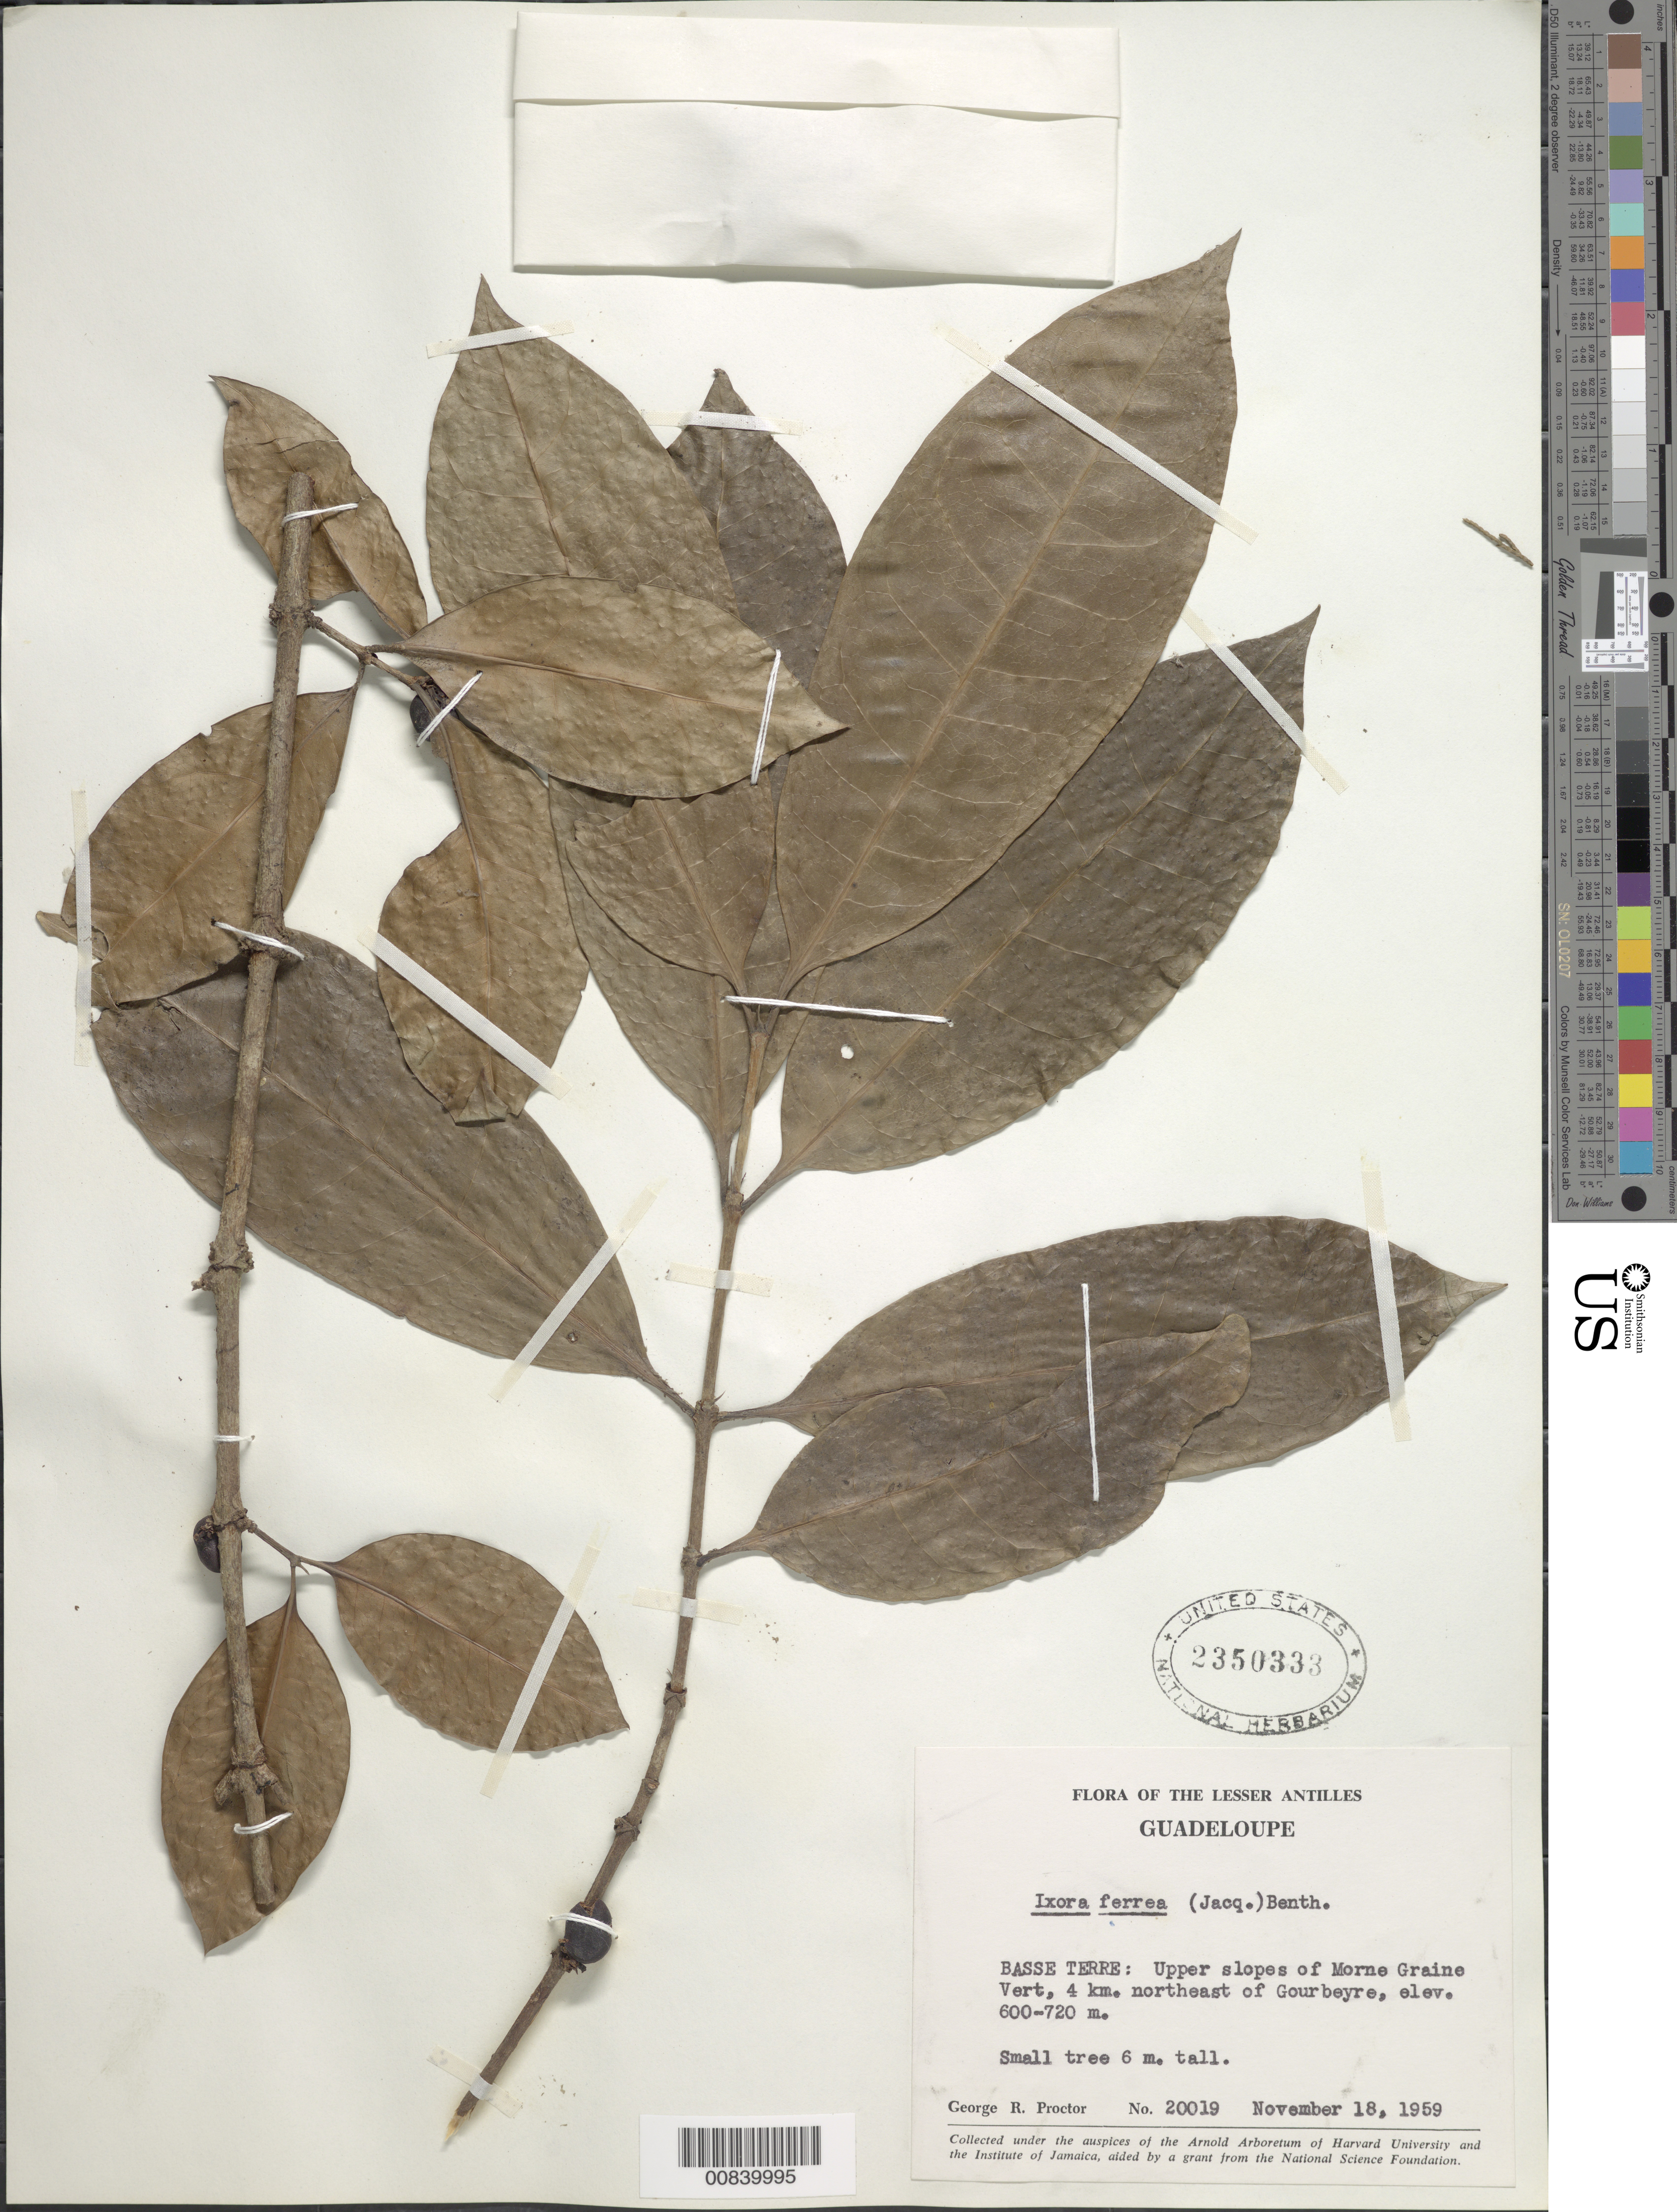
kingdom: Plantae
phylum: Tracheophyta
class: Magnoliopsida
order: Gentianales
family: Rubiaceae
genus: Ixora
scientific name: Ixora ferrea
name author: (Jacq.) Benth.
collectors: G. R. Proctor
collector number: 20019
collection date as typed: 18 Nov 1959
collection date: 1959-11-18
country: Guadeloupe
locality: Basse Terre: Upper slopes of Morne Graine Vert, 4 km northeast of Gourbeyre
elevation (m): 600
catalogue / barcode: US 2350333